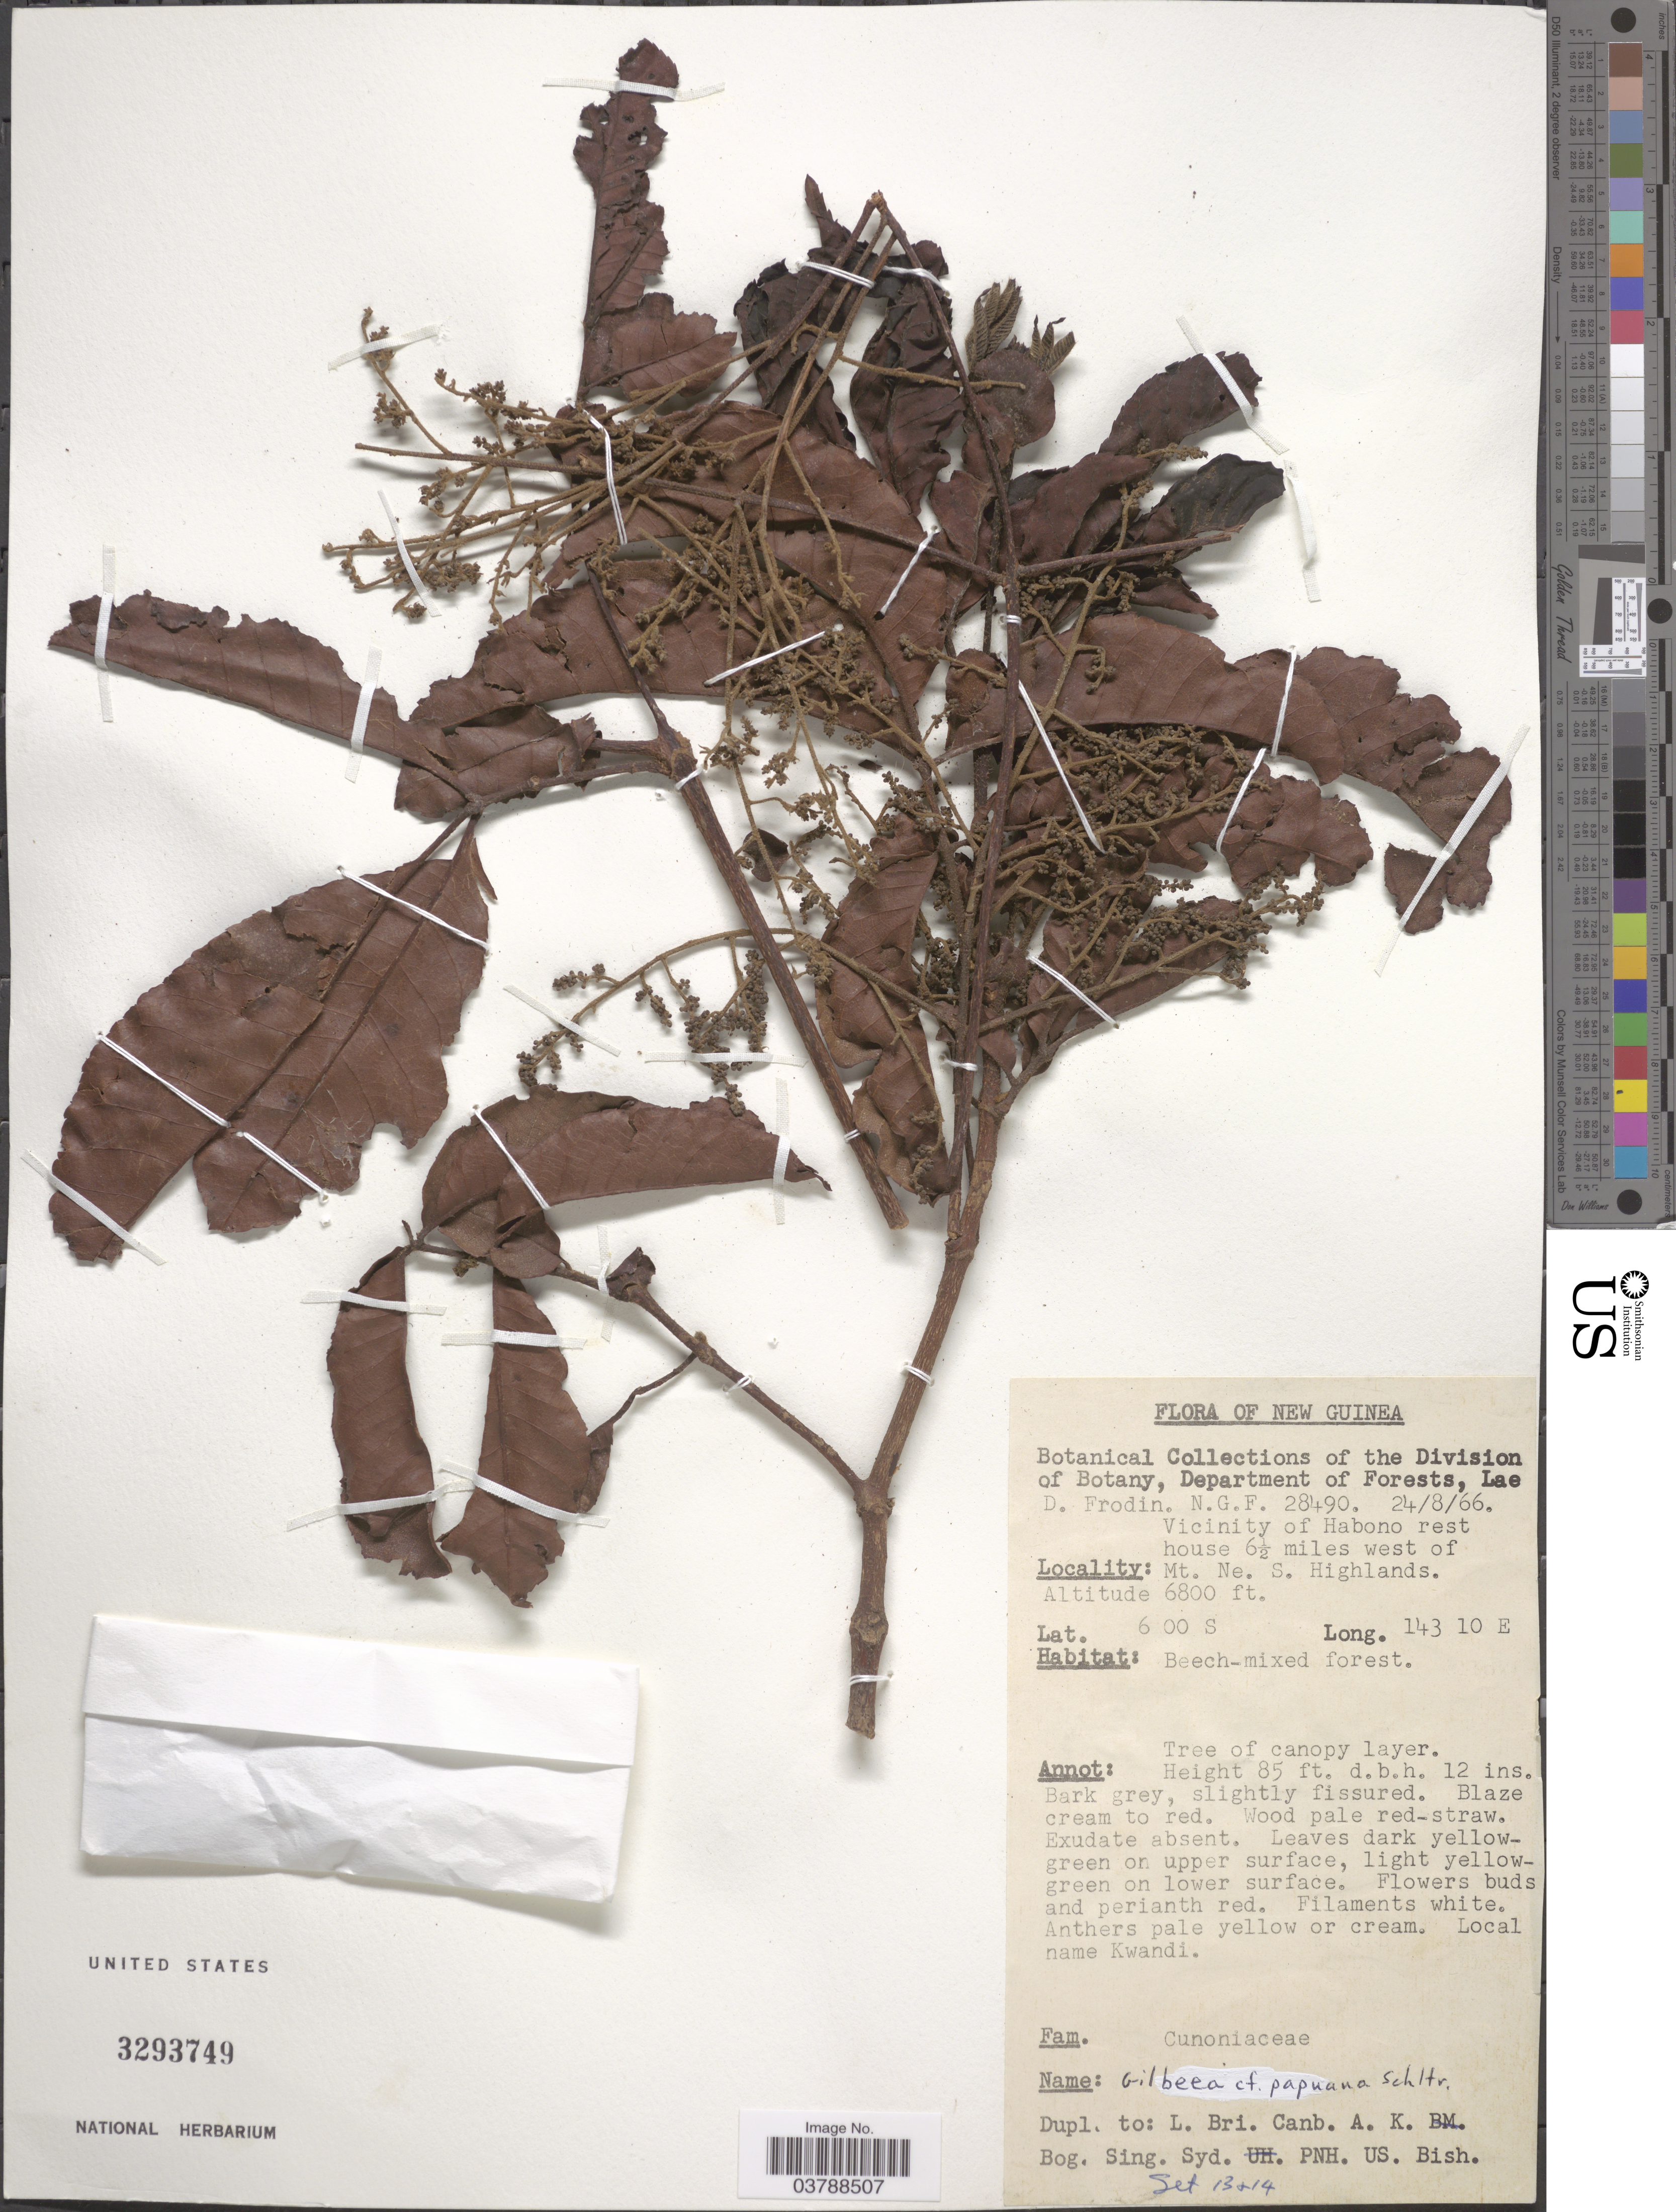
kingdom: Plantae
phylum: Tracheophyta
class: Magnoliopsida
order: Oxalidales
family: Cunoniaceae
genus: Gillbeea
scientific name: Gillbeea papuana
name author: Schltr.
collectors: D. Frodin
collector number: NGF28490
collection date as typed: Transcribed d/m/y: 24/8/66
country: Papua New Guinea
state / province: Southern Highlands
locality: New Guinea. Vicinity of Habono rest house 6½ miles west of Mt. Ne. S. Highlands.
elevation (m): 2073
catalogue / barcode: US 3293749